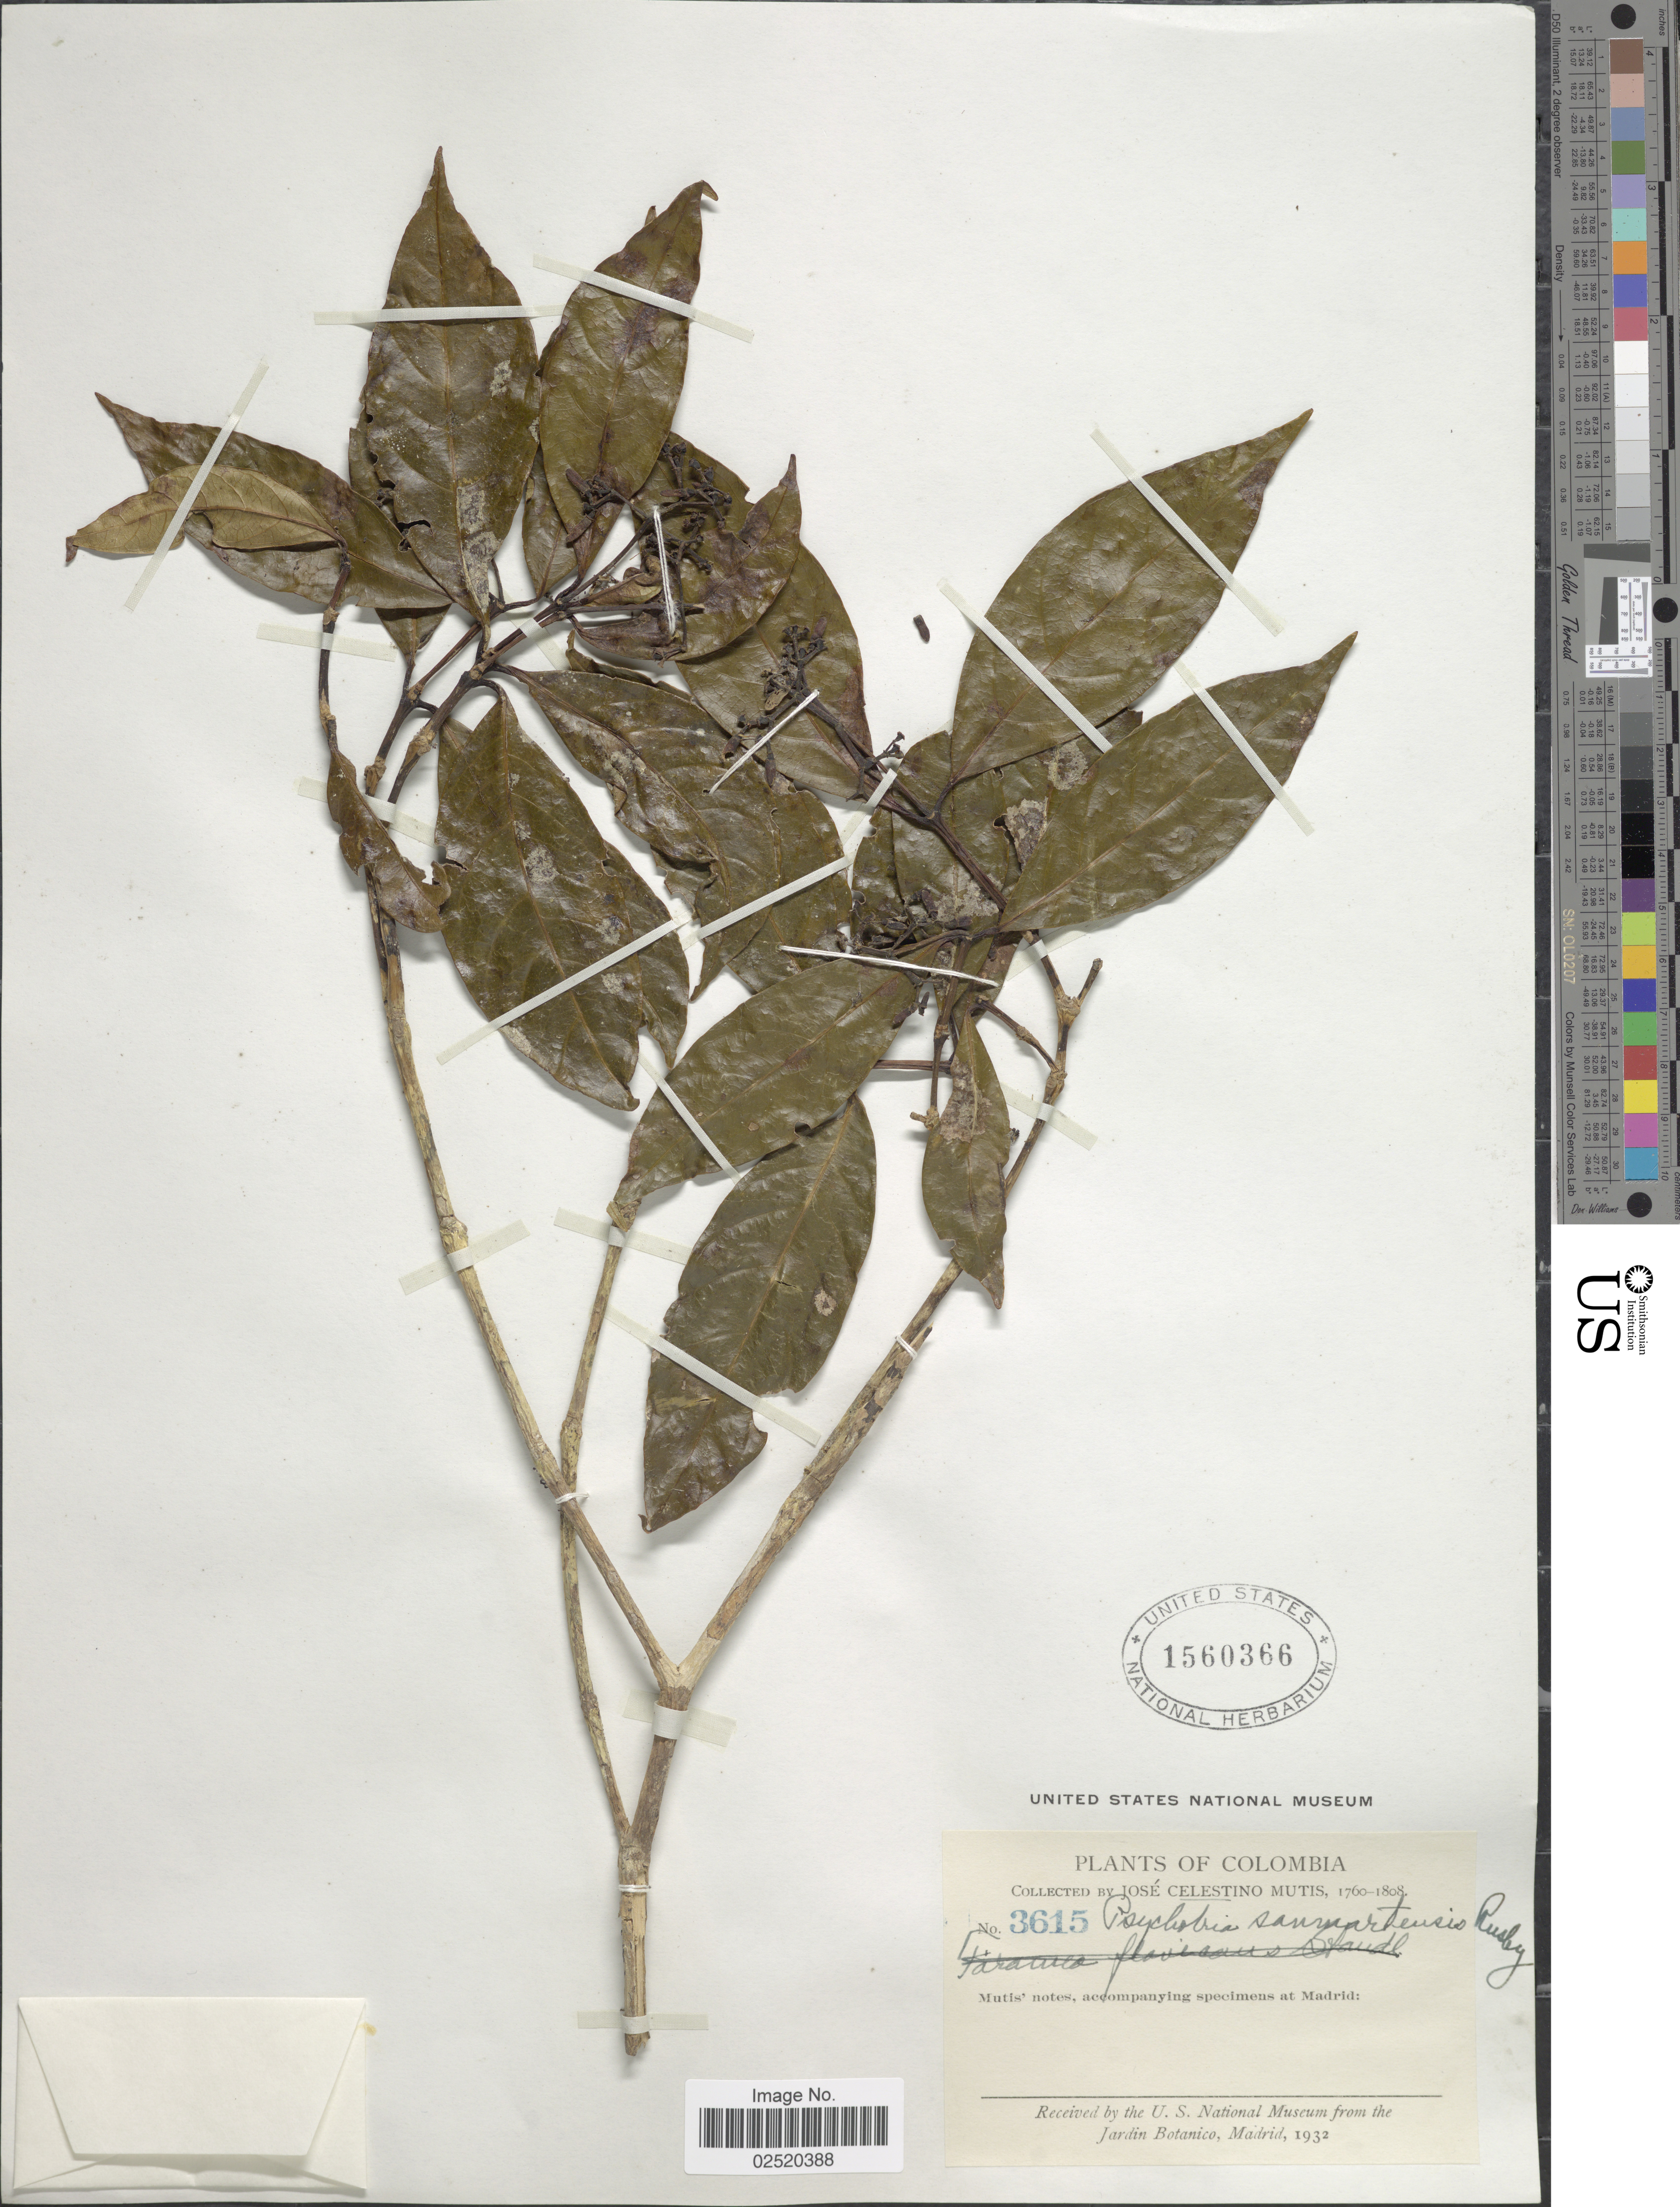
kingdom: Plantae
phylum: Tracheophyta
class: Magnoliopsida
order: Gentianales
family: Rubiaceae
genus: Psychotria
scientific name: Psychotria sanmartensis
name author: Rusby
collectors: J. C. B. Mutis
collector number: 3615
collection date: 1760/1808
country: Colombia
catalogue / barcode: US 1560366